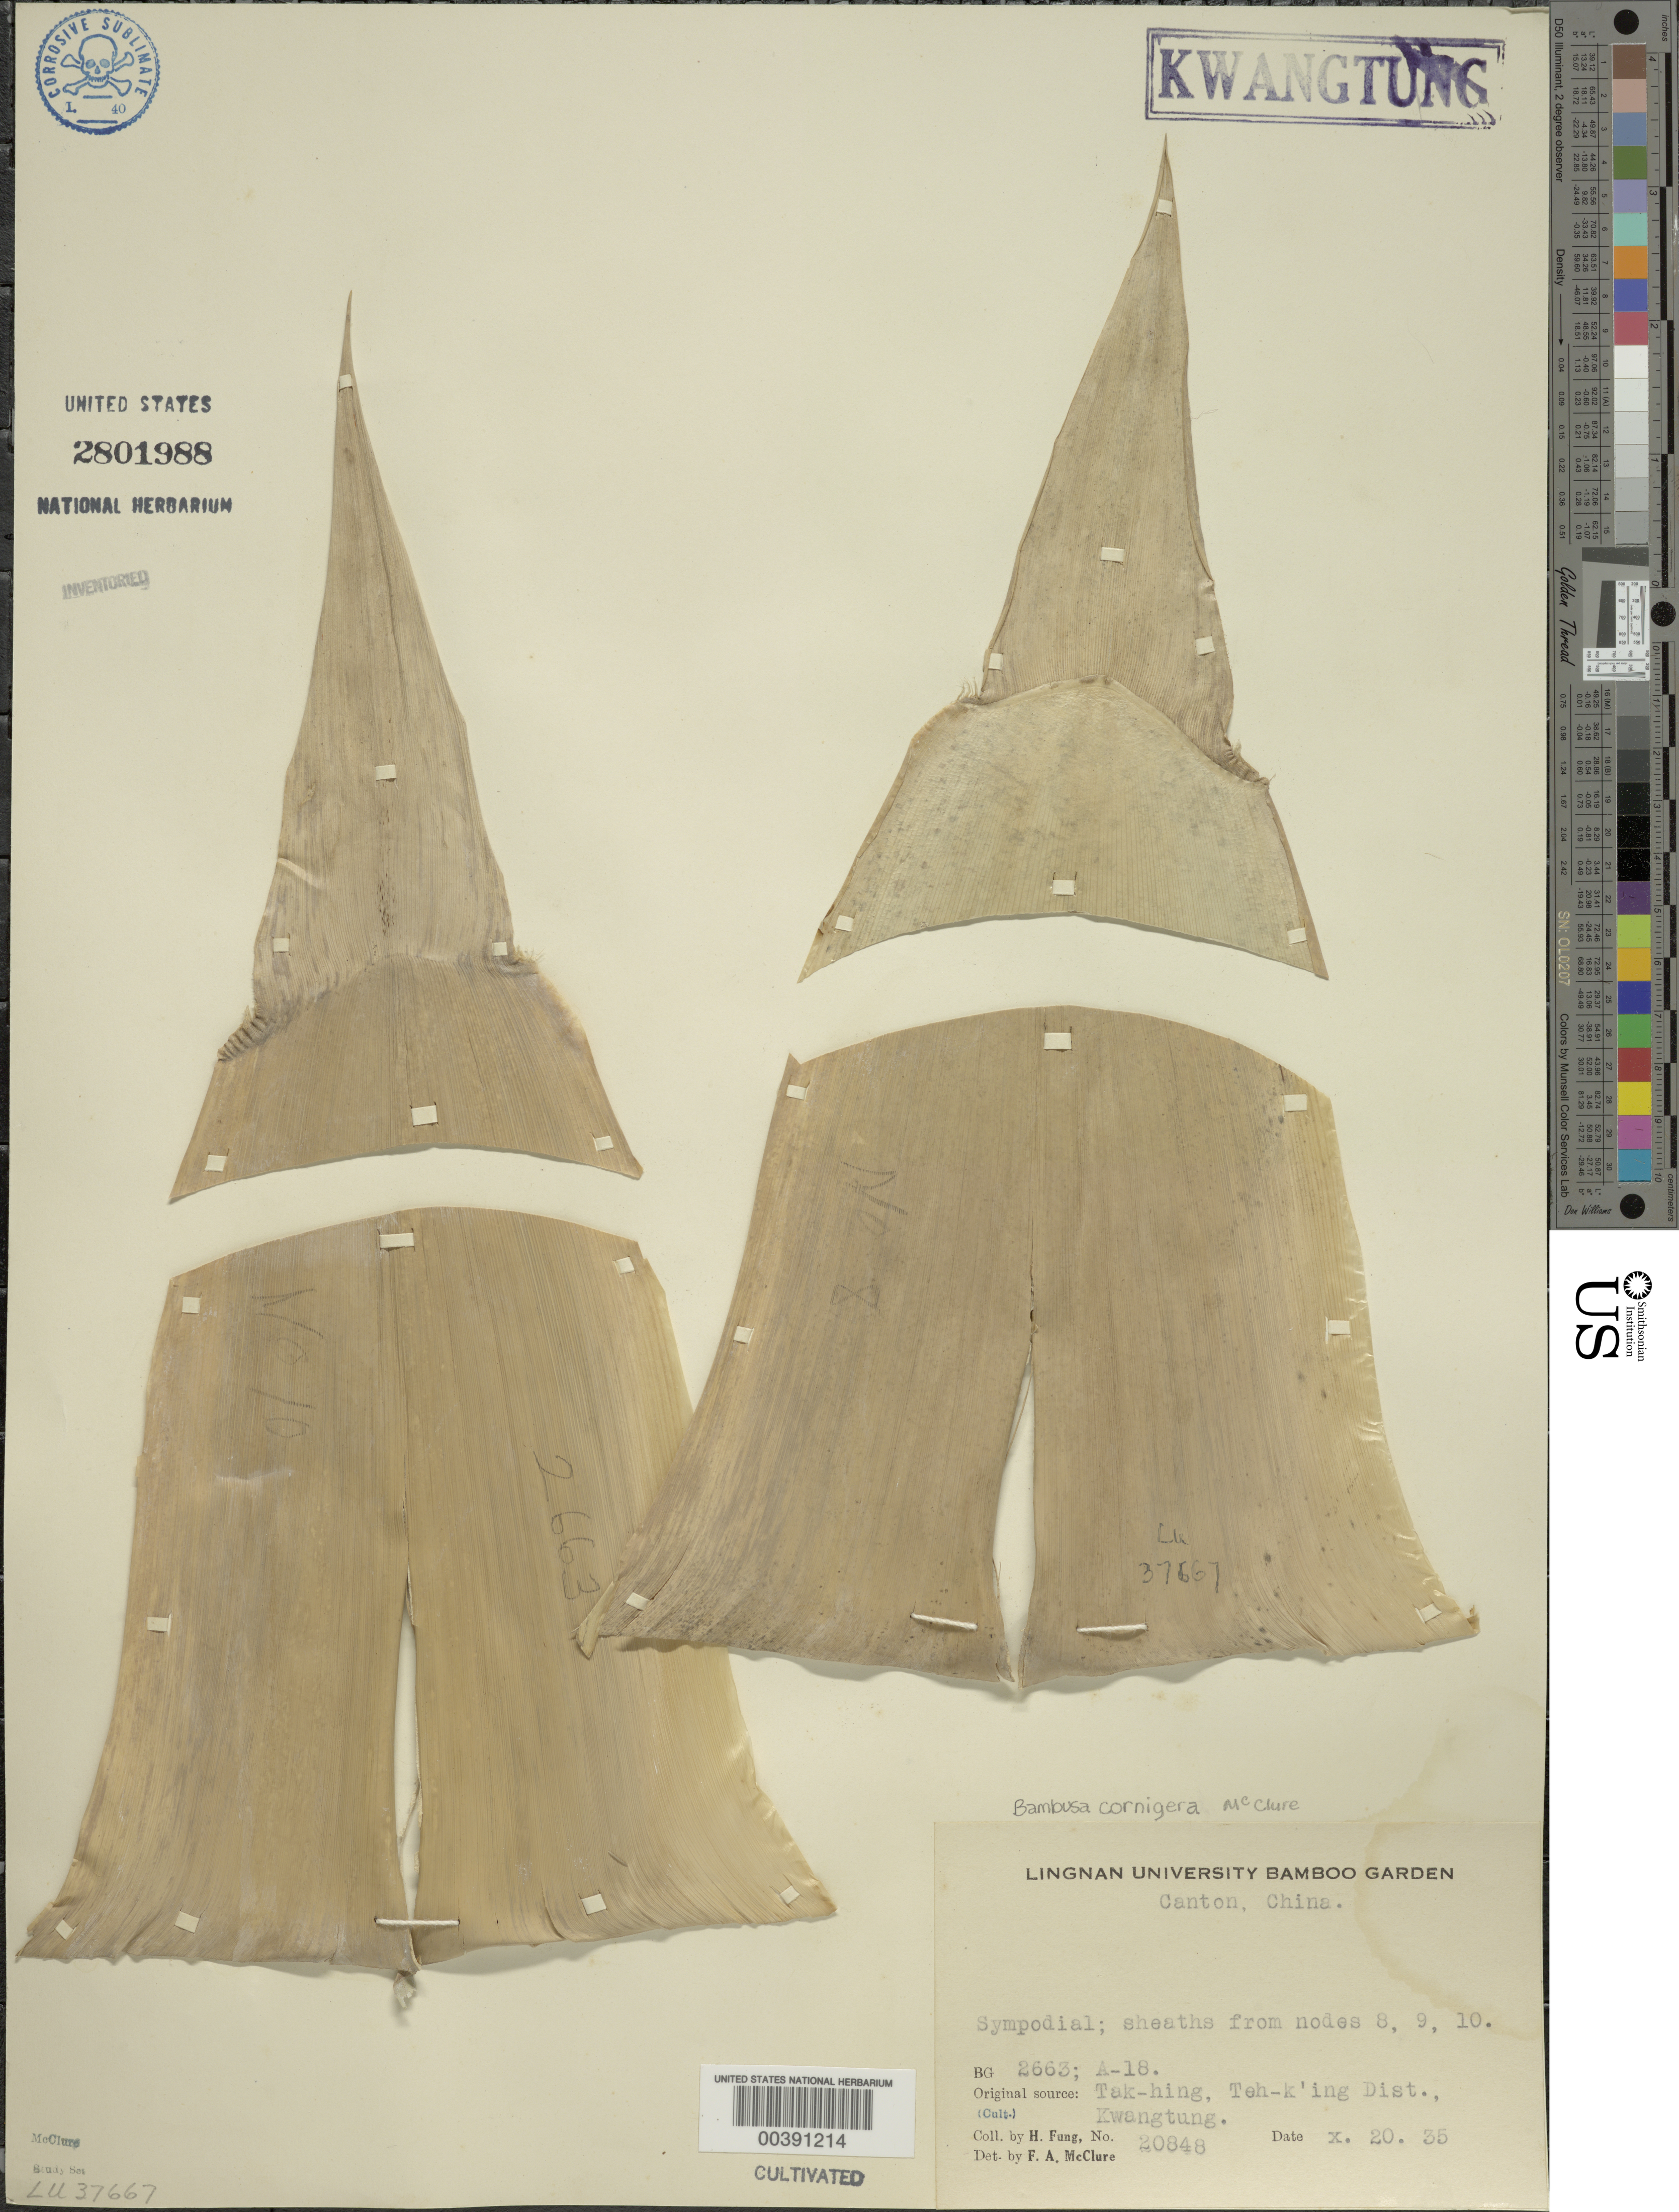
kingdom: Plantae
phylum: Tracheophyta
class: Liliopsida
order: Poales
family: Poaceae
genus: Bambusa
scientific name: Bambusa cornigera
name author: McClure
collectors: H. L. Fung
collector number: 20848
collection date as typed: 20 Oct 1935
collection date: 1935-10-20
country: China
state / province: Guangdong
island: Honam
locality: Lingnan univ. bg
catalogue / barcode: US 2801988